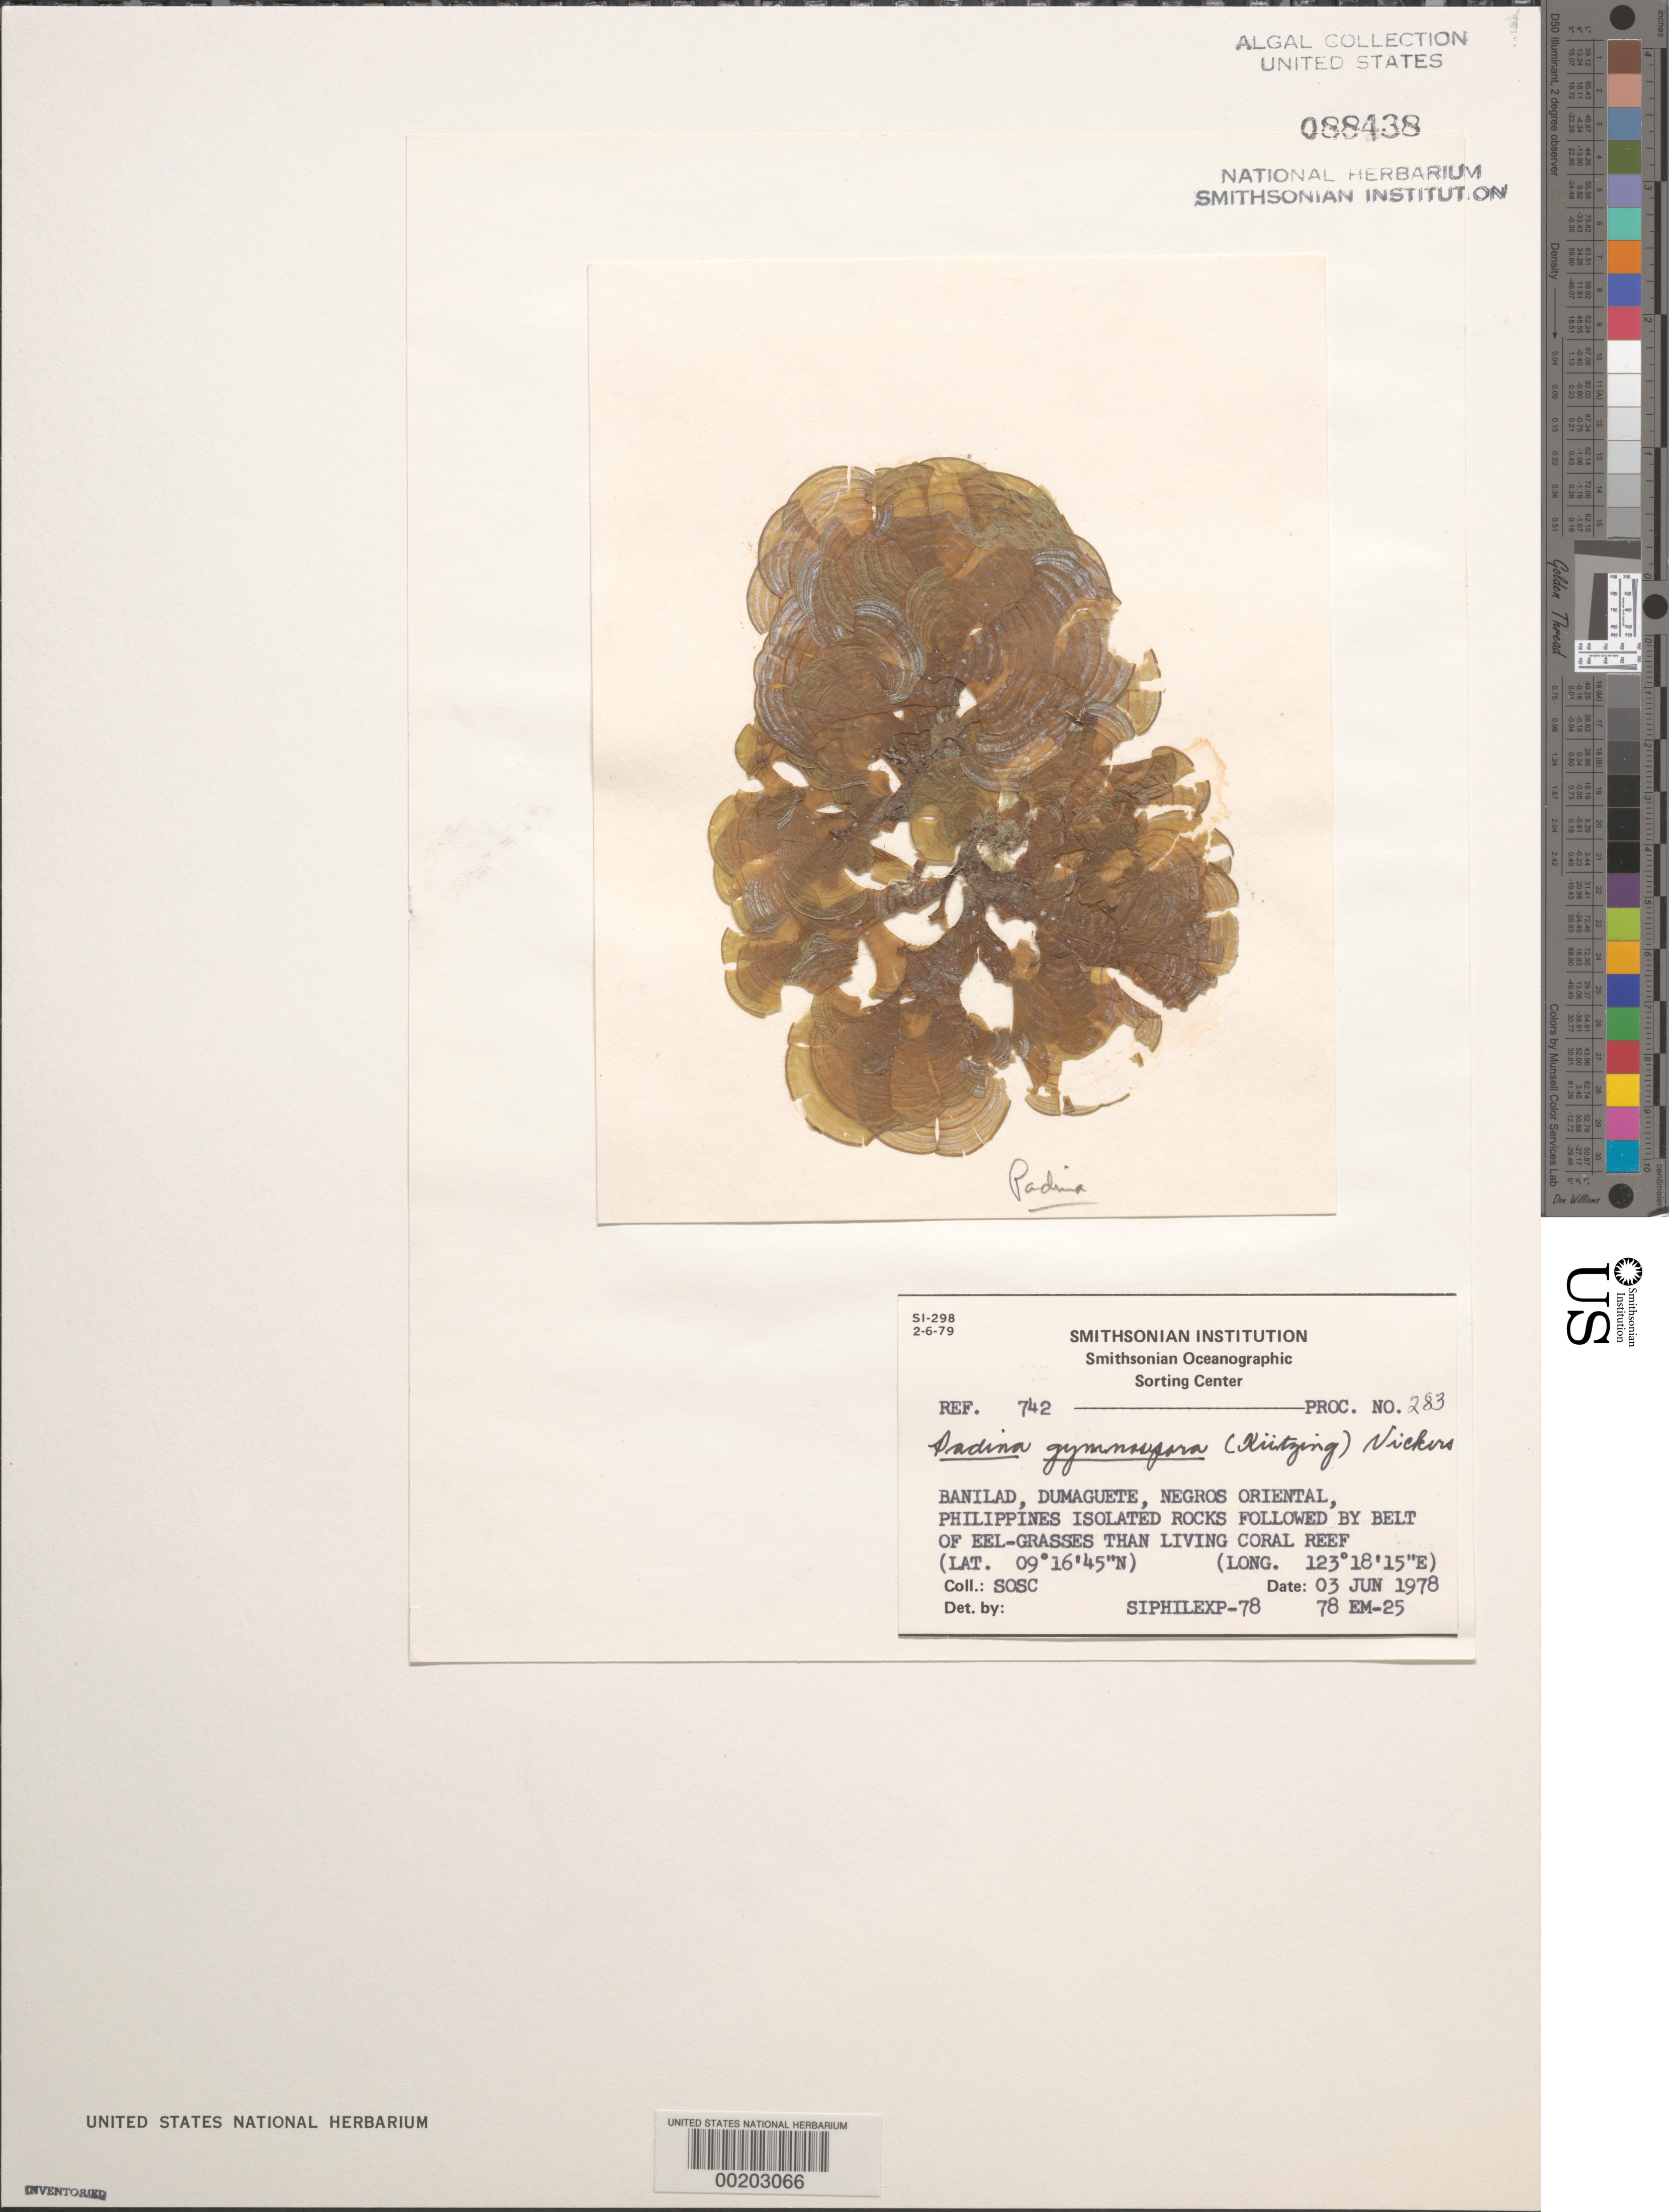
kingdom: Chromista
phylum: Ochrophyta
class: Phaeophyceae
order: Dictyotales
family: Dictyotaceae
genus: Padina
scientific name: Padina gymnospora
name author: (Kütz.) O.G. Sond.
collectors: SOSC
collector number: Station 78 Em-25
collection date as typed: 03 Jun 1978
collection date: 1978-06-03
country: Philippines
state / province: Central Visayas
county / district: Negros Oriental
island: Negros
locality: Banilad, Dumaguete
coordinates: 09 16'45"N, 123 18'15"E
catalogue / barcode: US 88438